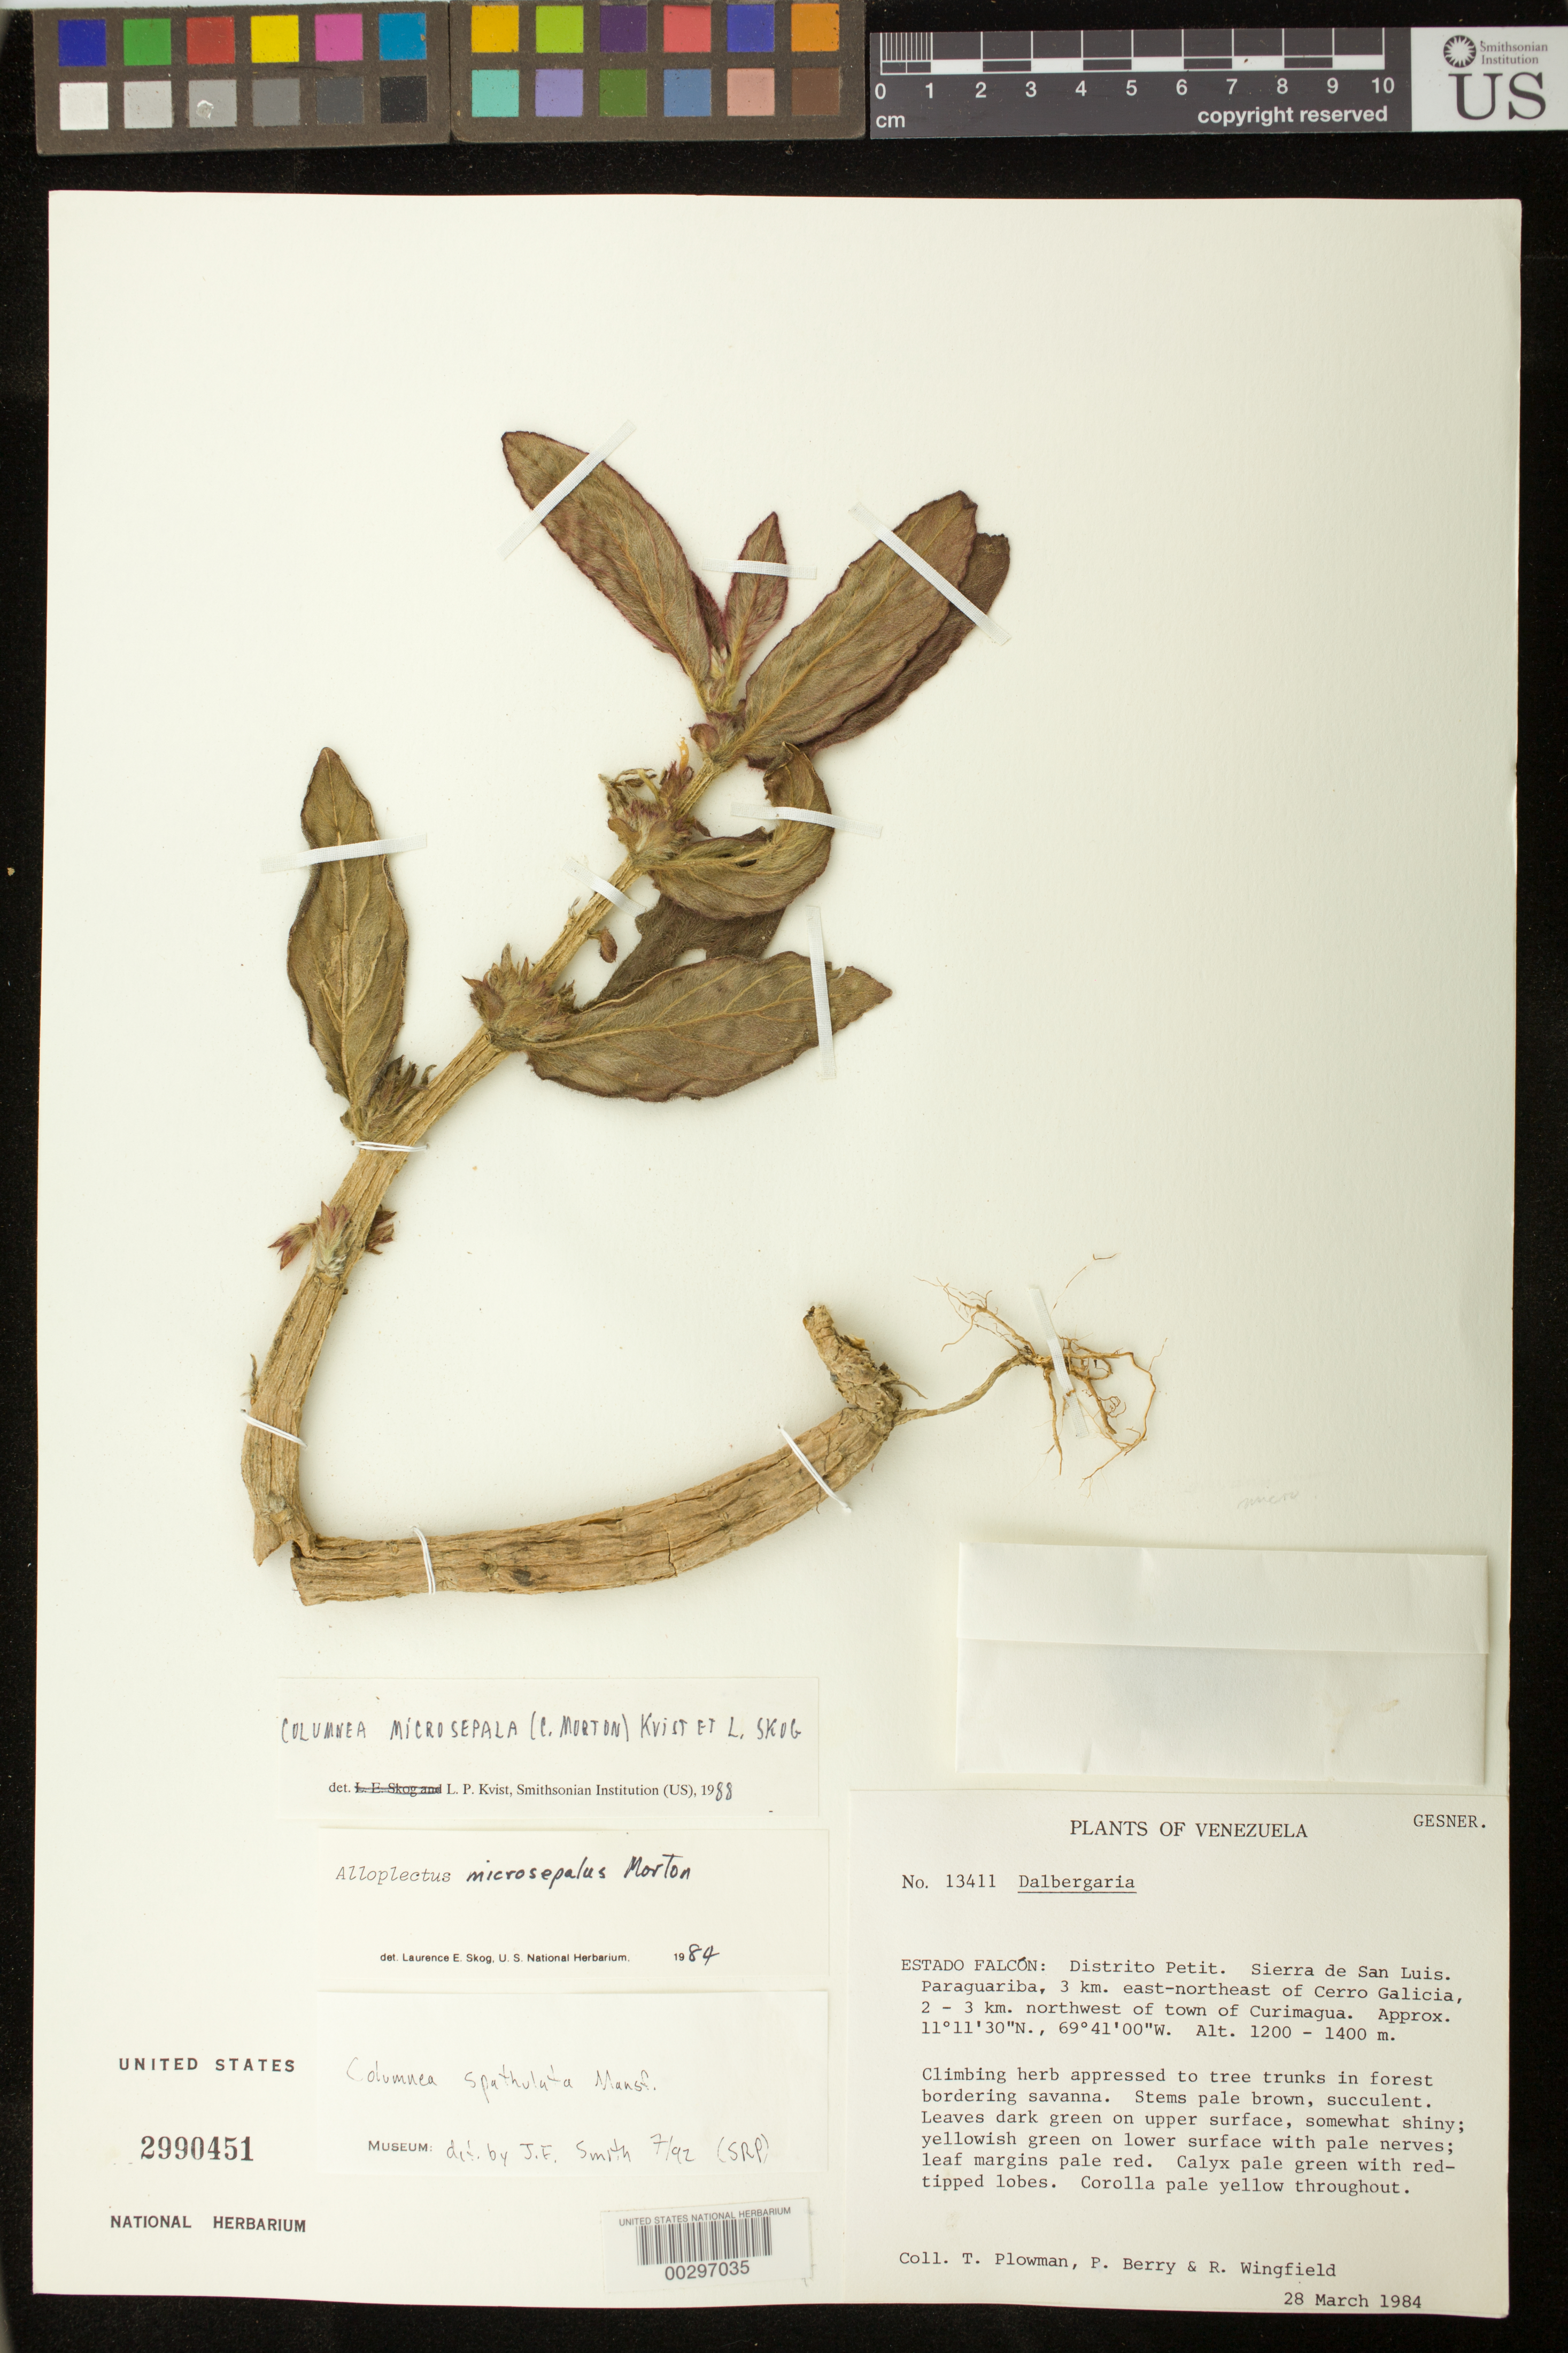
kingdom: Plantae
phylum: Tracheophyta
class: Magnoliopsida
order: Lamiales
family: Gesneriaceae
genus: Columnea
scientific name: Columnea microsepala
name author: (C.V. Morton) L.P. Kvist & L.E. Skog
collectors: T. Plowman, P. Berry & R. Wingfield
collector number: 13411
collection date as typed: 28 Mar 1984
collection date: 1984-03-28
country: Venezuela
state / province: Falcón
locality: Sierra de San Luis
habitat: In forest bordering savanna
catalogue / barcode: US 2990451